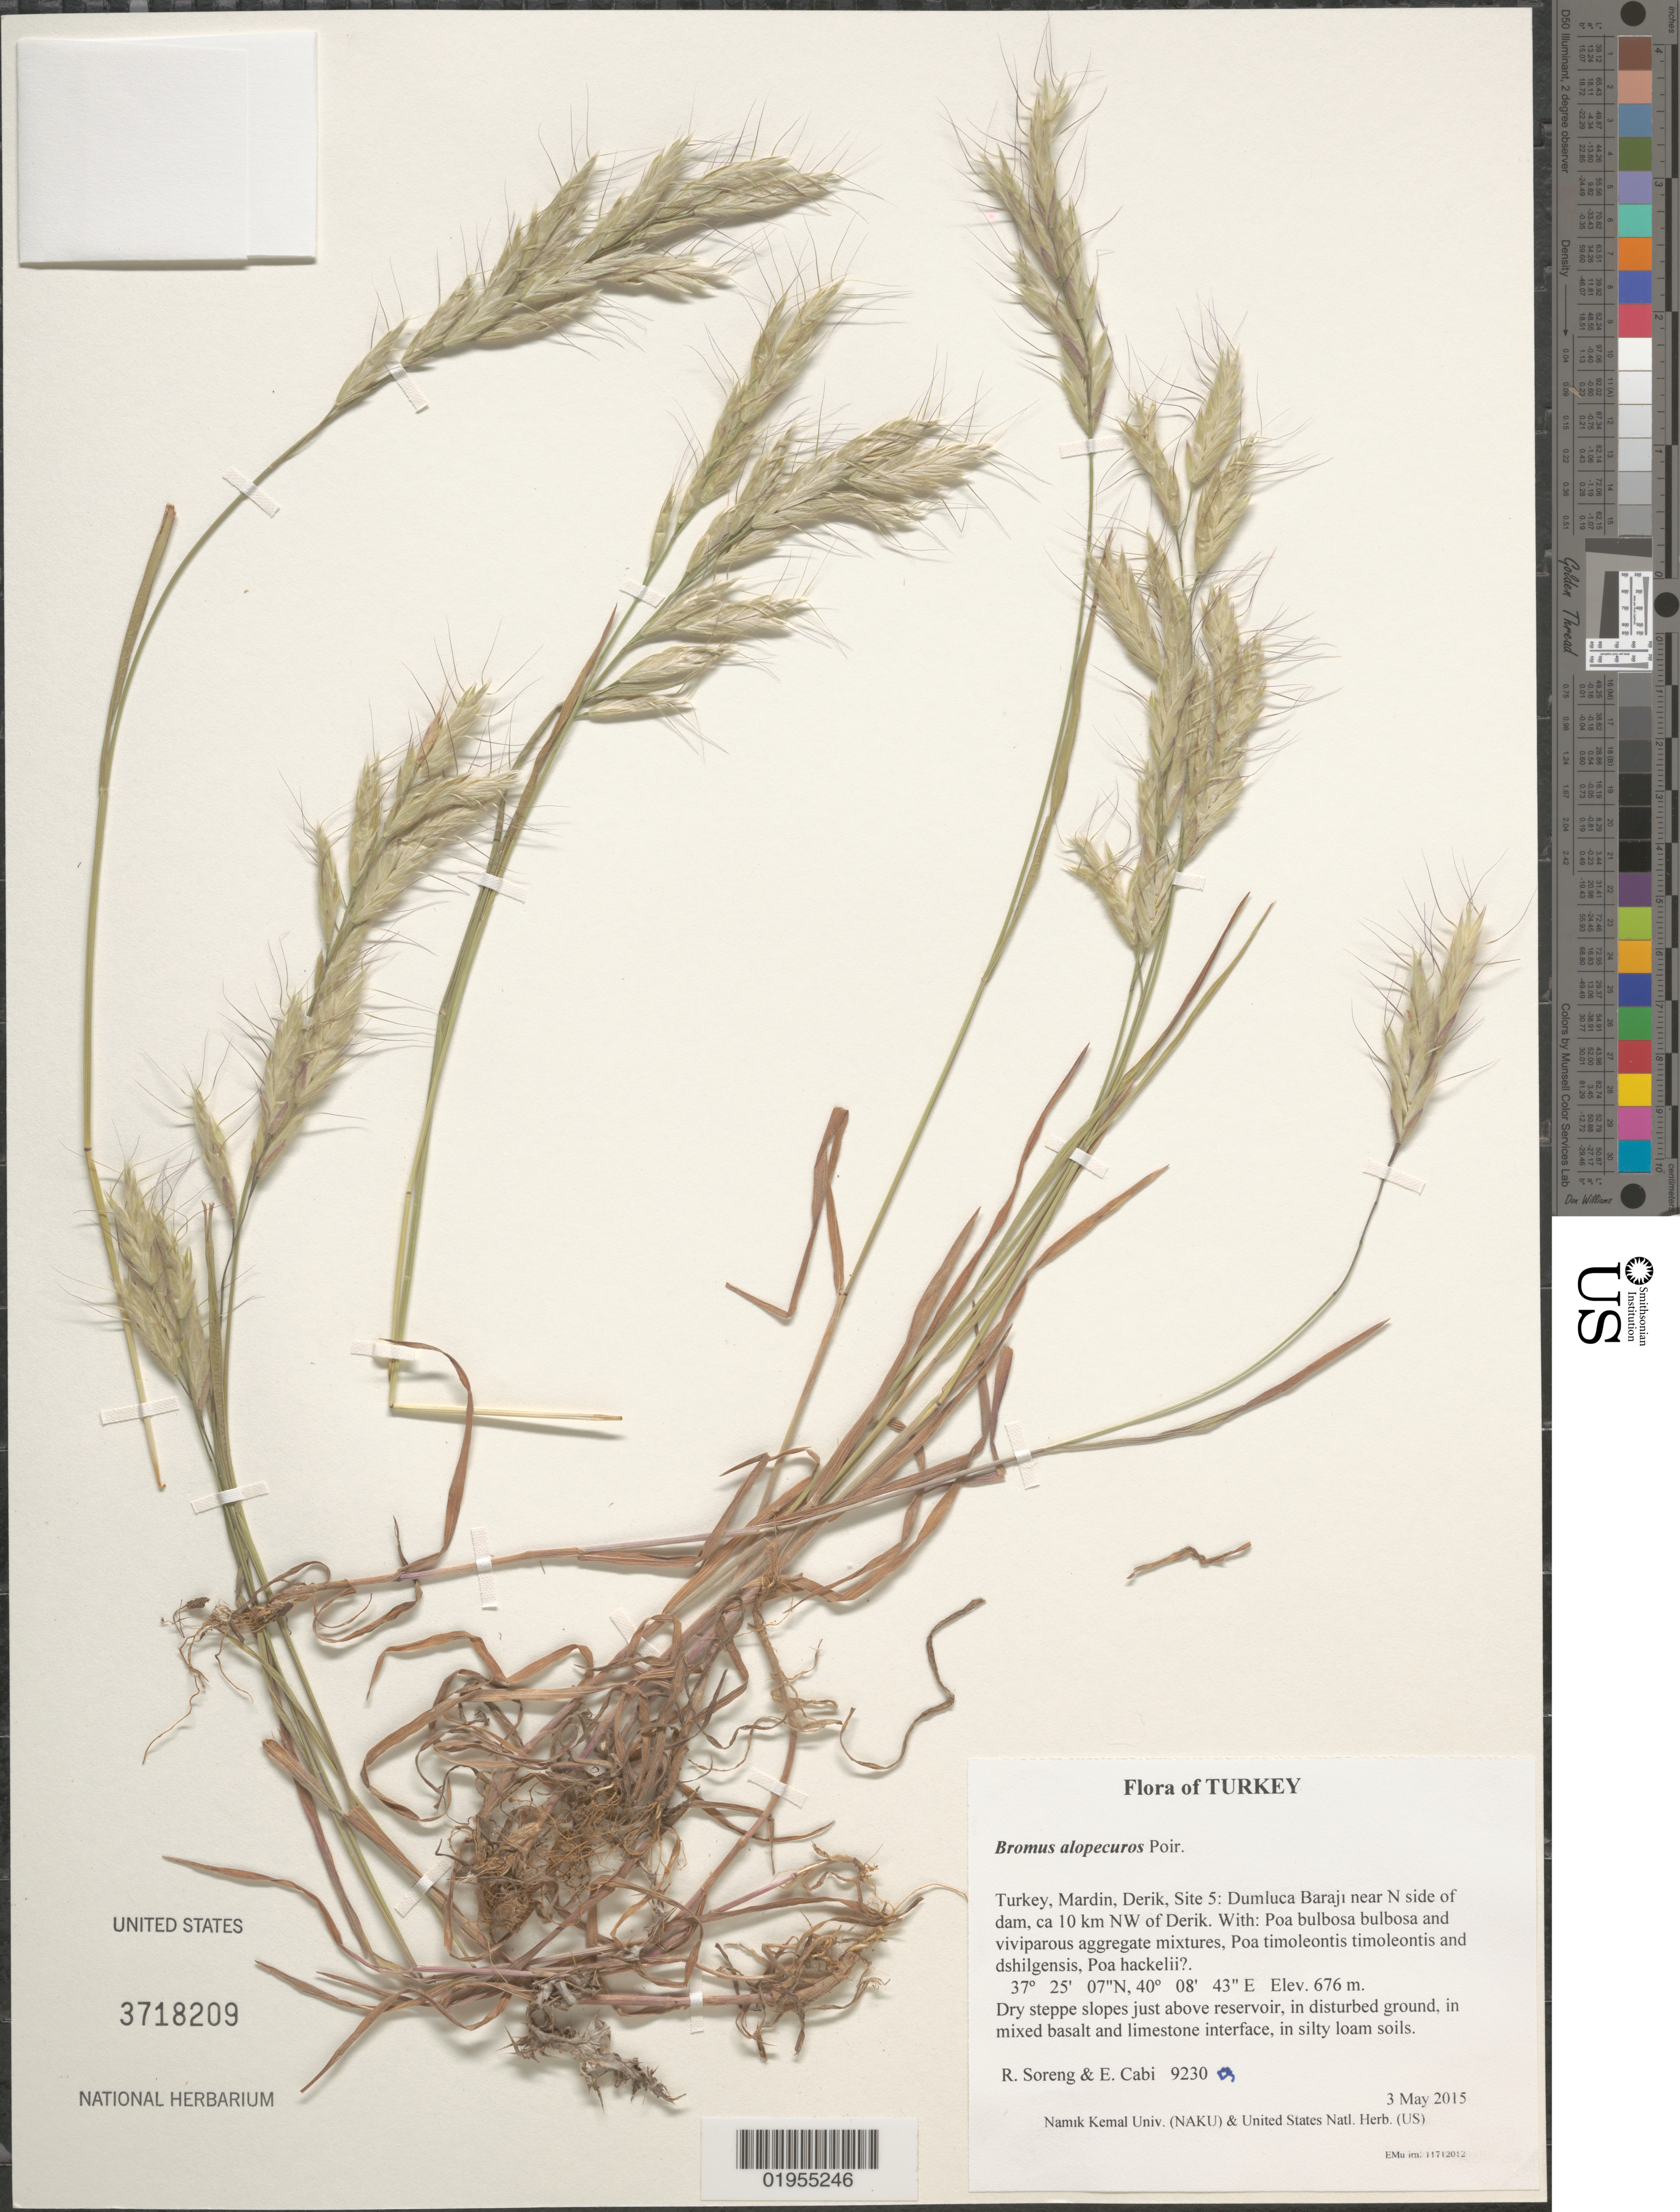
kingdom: Plantae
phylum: Tracheophyta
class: Liliopsida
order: Poales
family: Poaceae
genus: Bromus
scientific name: Bromus alopecuros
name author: Poir.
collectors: R. J. Soreng & E. Cabi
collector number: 9230-a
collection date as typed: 2015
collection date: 2015-05-03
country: Turkey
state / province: Mardin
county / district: Derik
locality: Site 5: Dumluca Baraji near N side of dam, ca 10 km NW of Derik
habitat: Dry steppe slopes just above reservoir, in disturbed ground, in mixed basalt and limestone interface, in silty loam soils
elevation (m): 676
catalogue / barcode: US 3718209